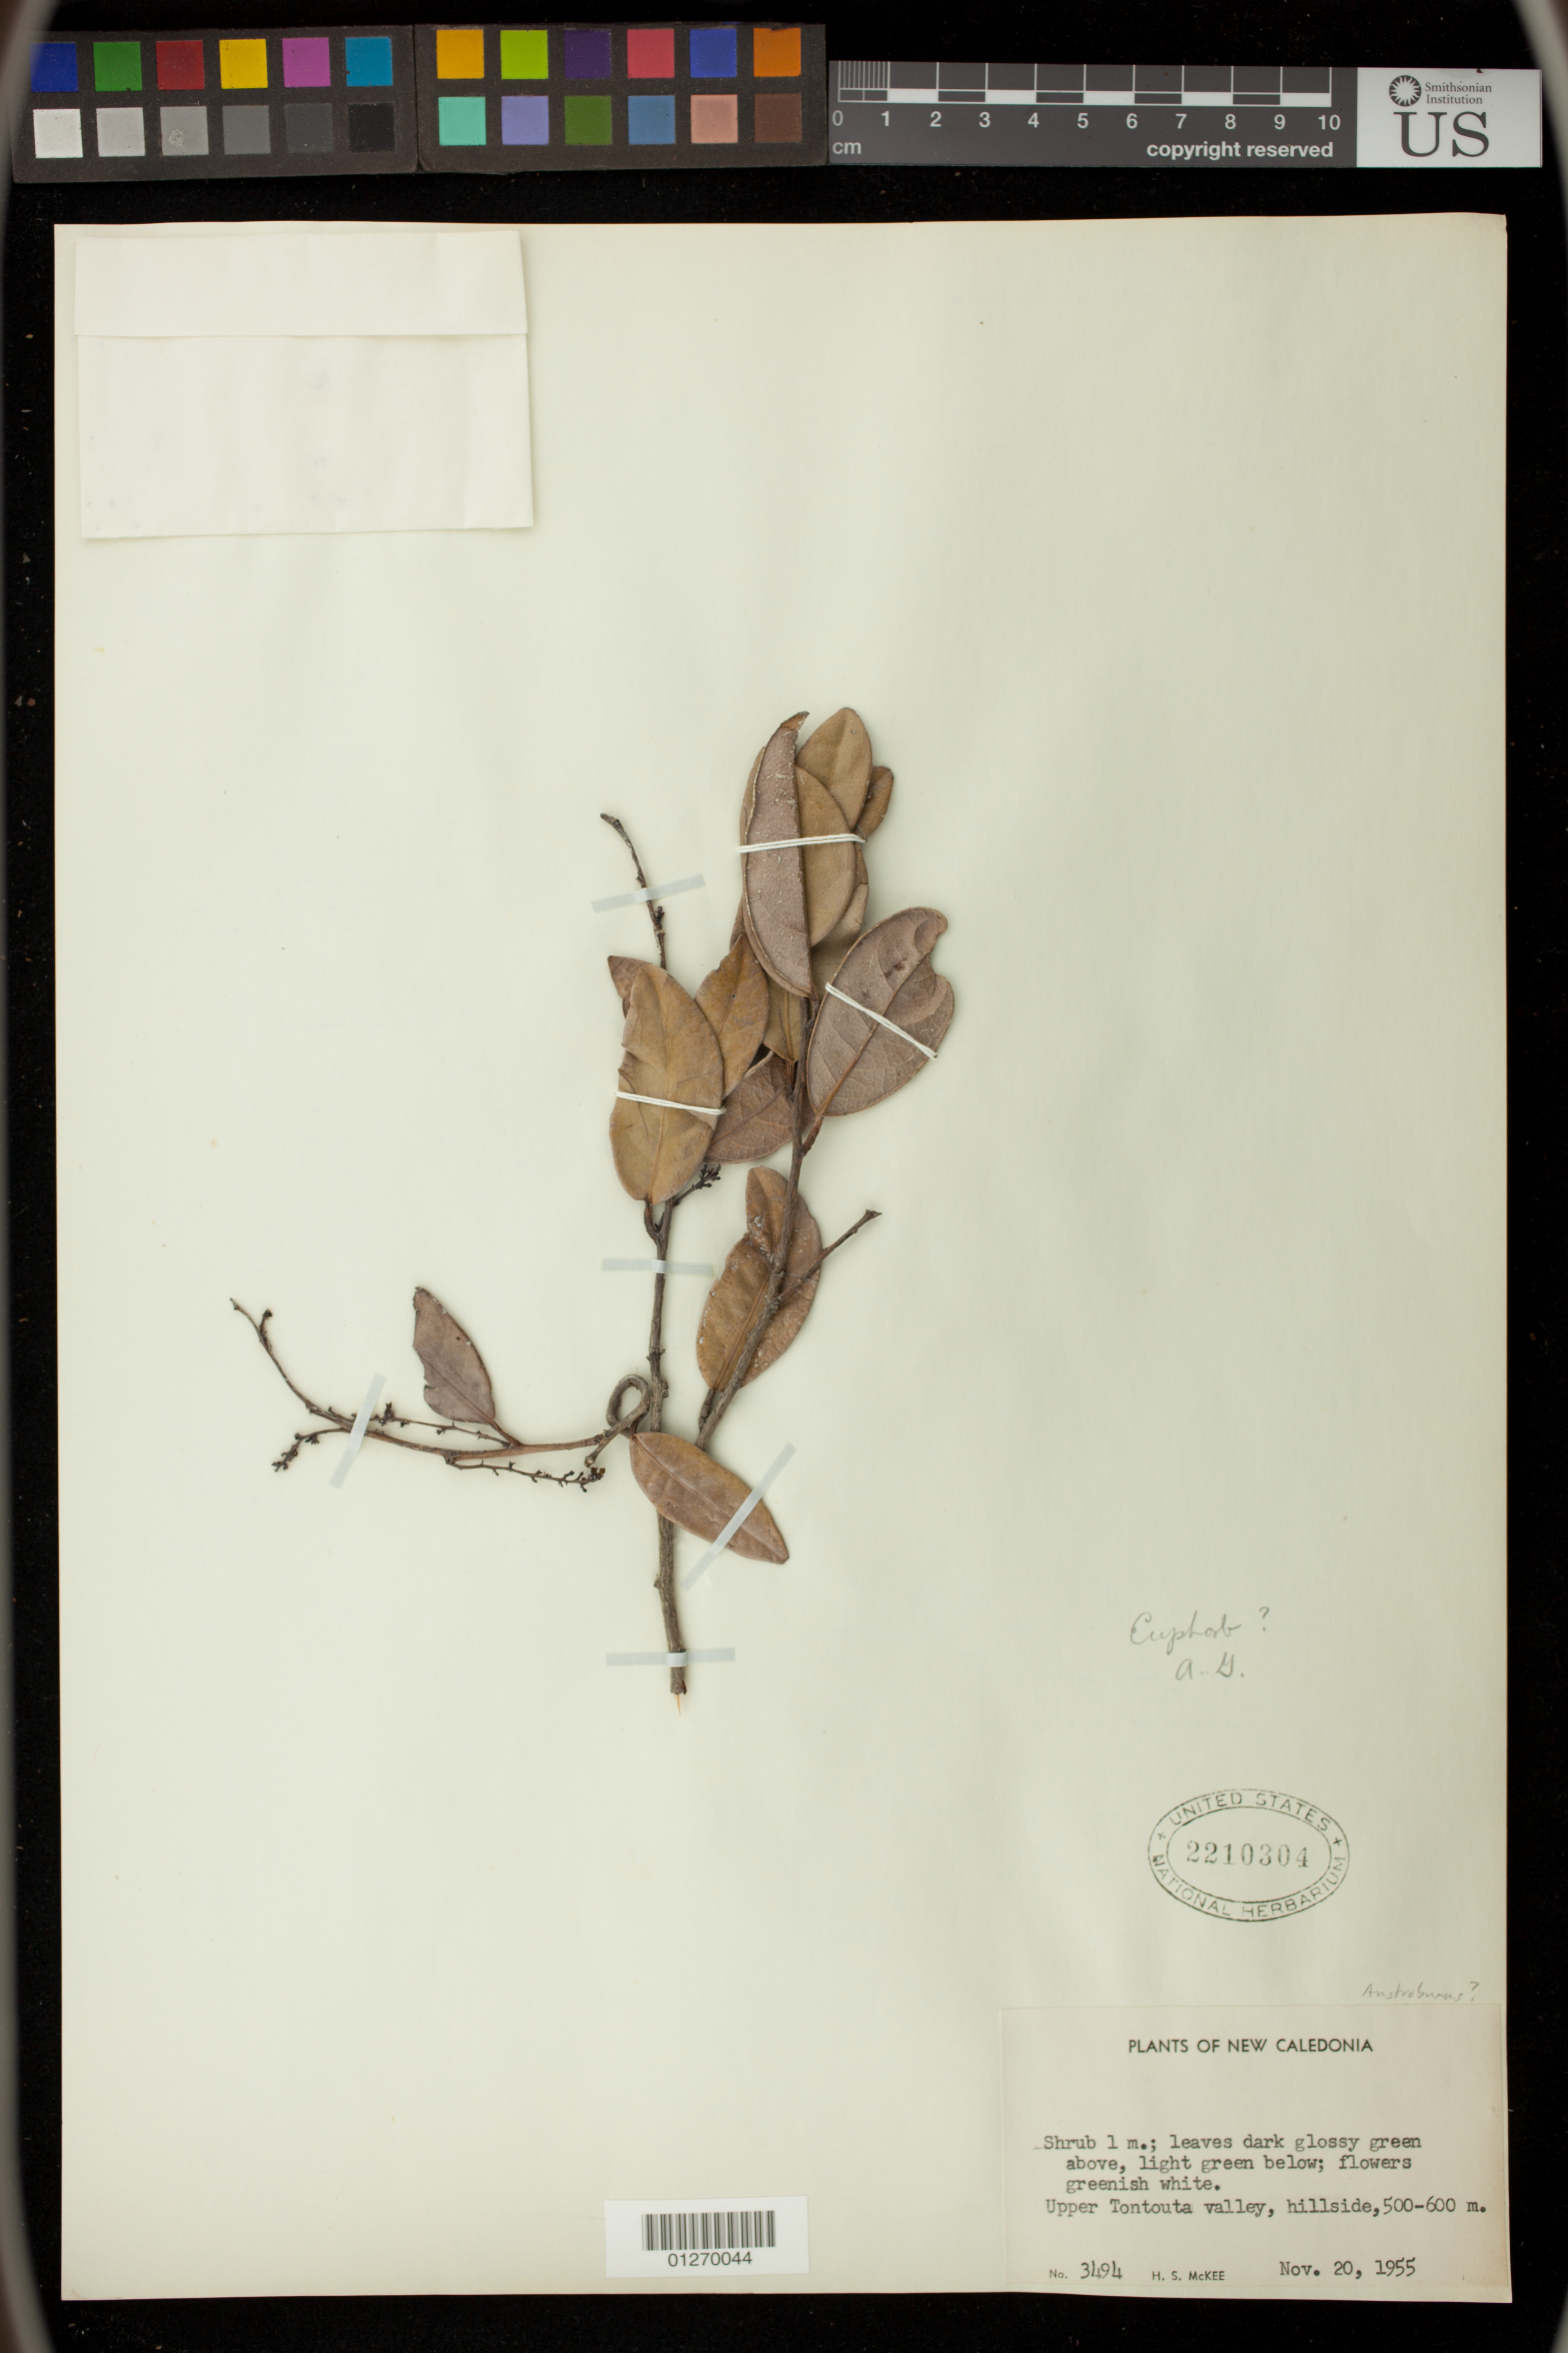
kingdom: Plantae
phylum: Tracheophyta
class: Magnoliopsida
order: Malpighiales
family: Picrodendraceae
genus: Austrobuxus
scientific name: Austrobuxus sp.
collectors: H. S. McKee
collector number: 3494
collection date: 1955-11-20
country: New Caledonia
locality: Upper Tontouta valley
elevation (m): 500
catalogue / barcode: US 2210304